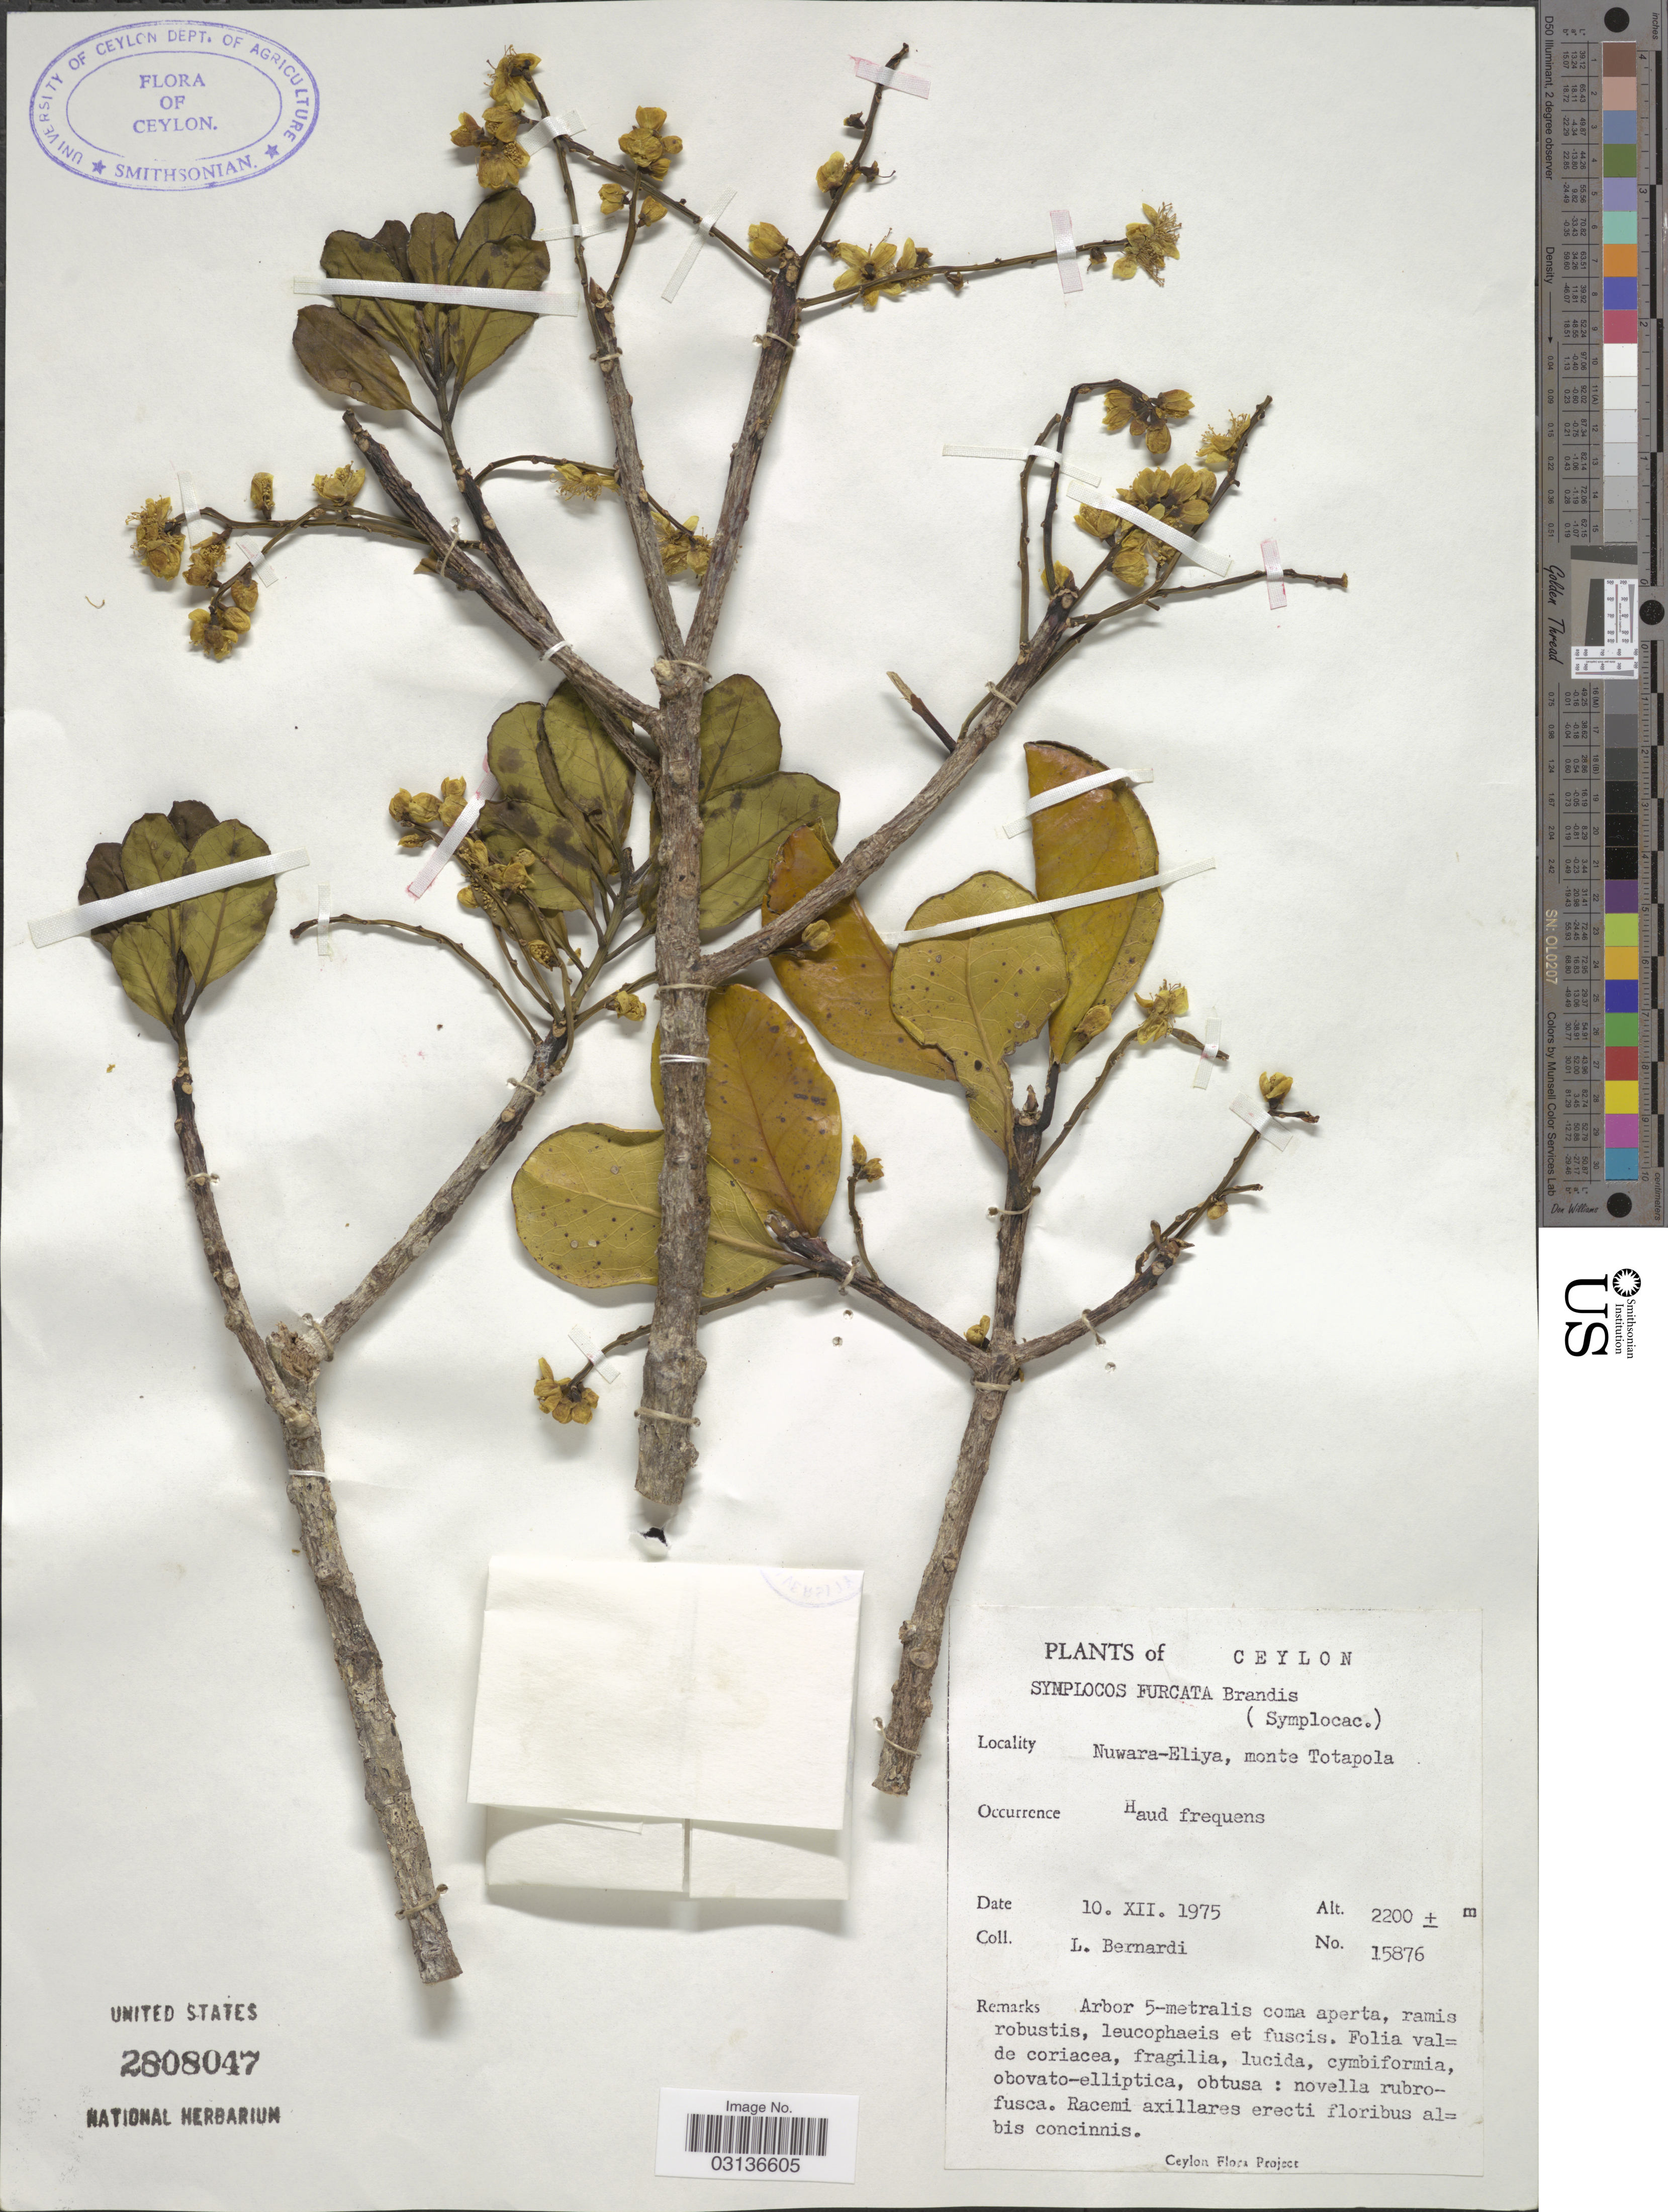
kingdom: Plantae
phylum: Tracheophyta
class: Magnoliopsida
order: Ericales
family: Symplocaceae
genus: Symplocos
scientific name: Symplocos furcata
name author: Brand in Engl.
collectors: L. Bernardi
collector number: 15876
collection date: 1975-12-10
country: Sri Lanka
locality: Ceylon. Nuwara-Eliya, monte Totapola.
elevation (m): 2200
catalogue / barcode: US 2808047